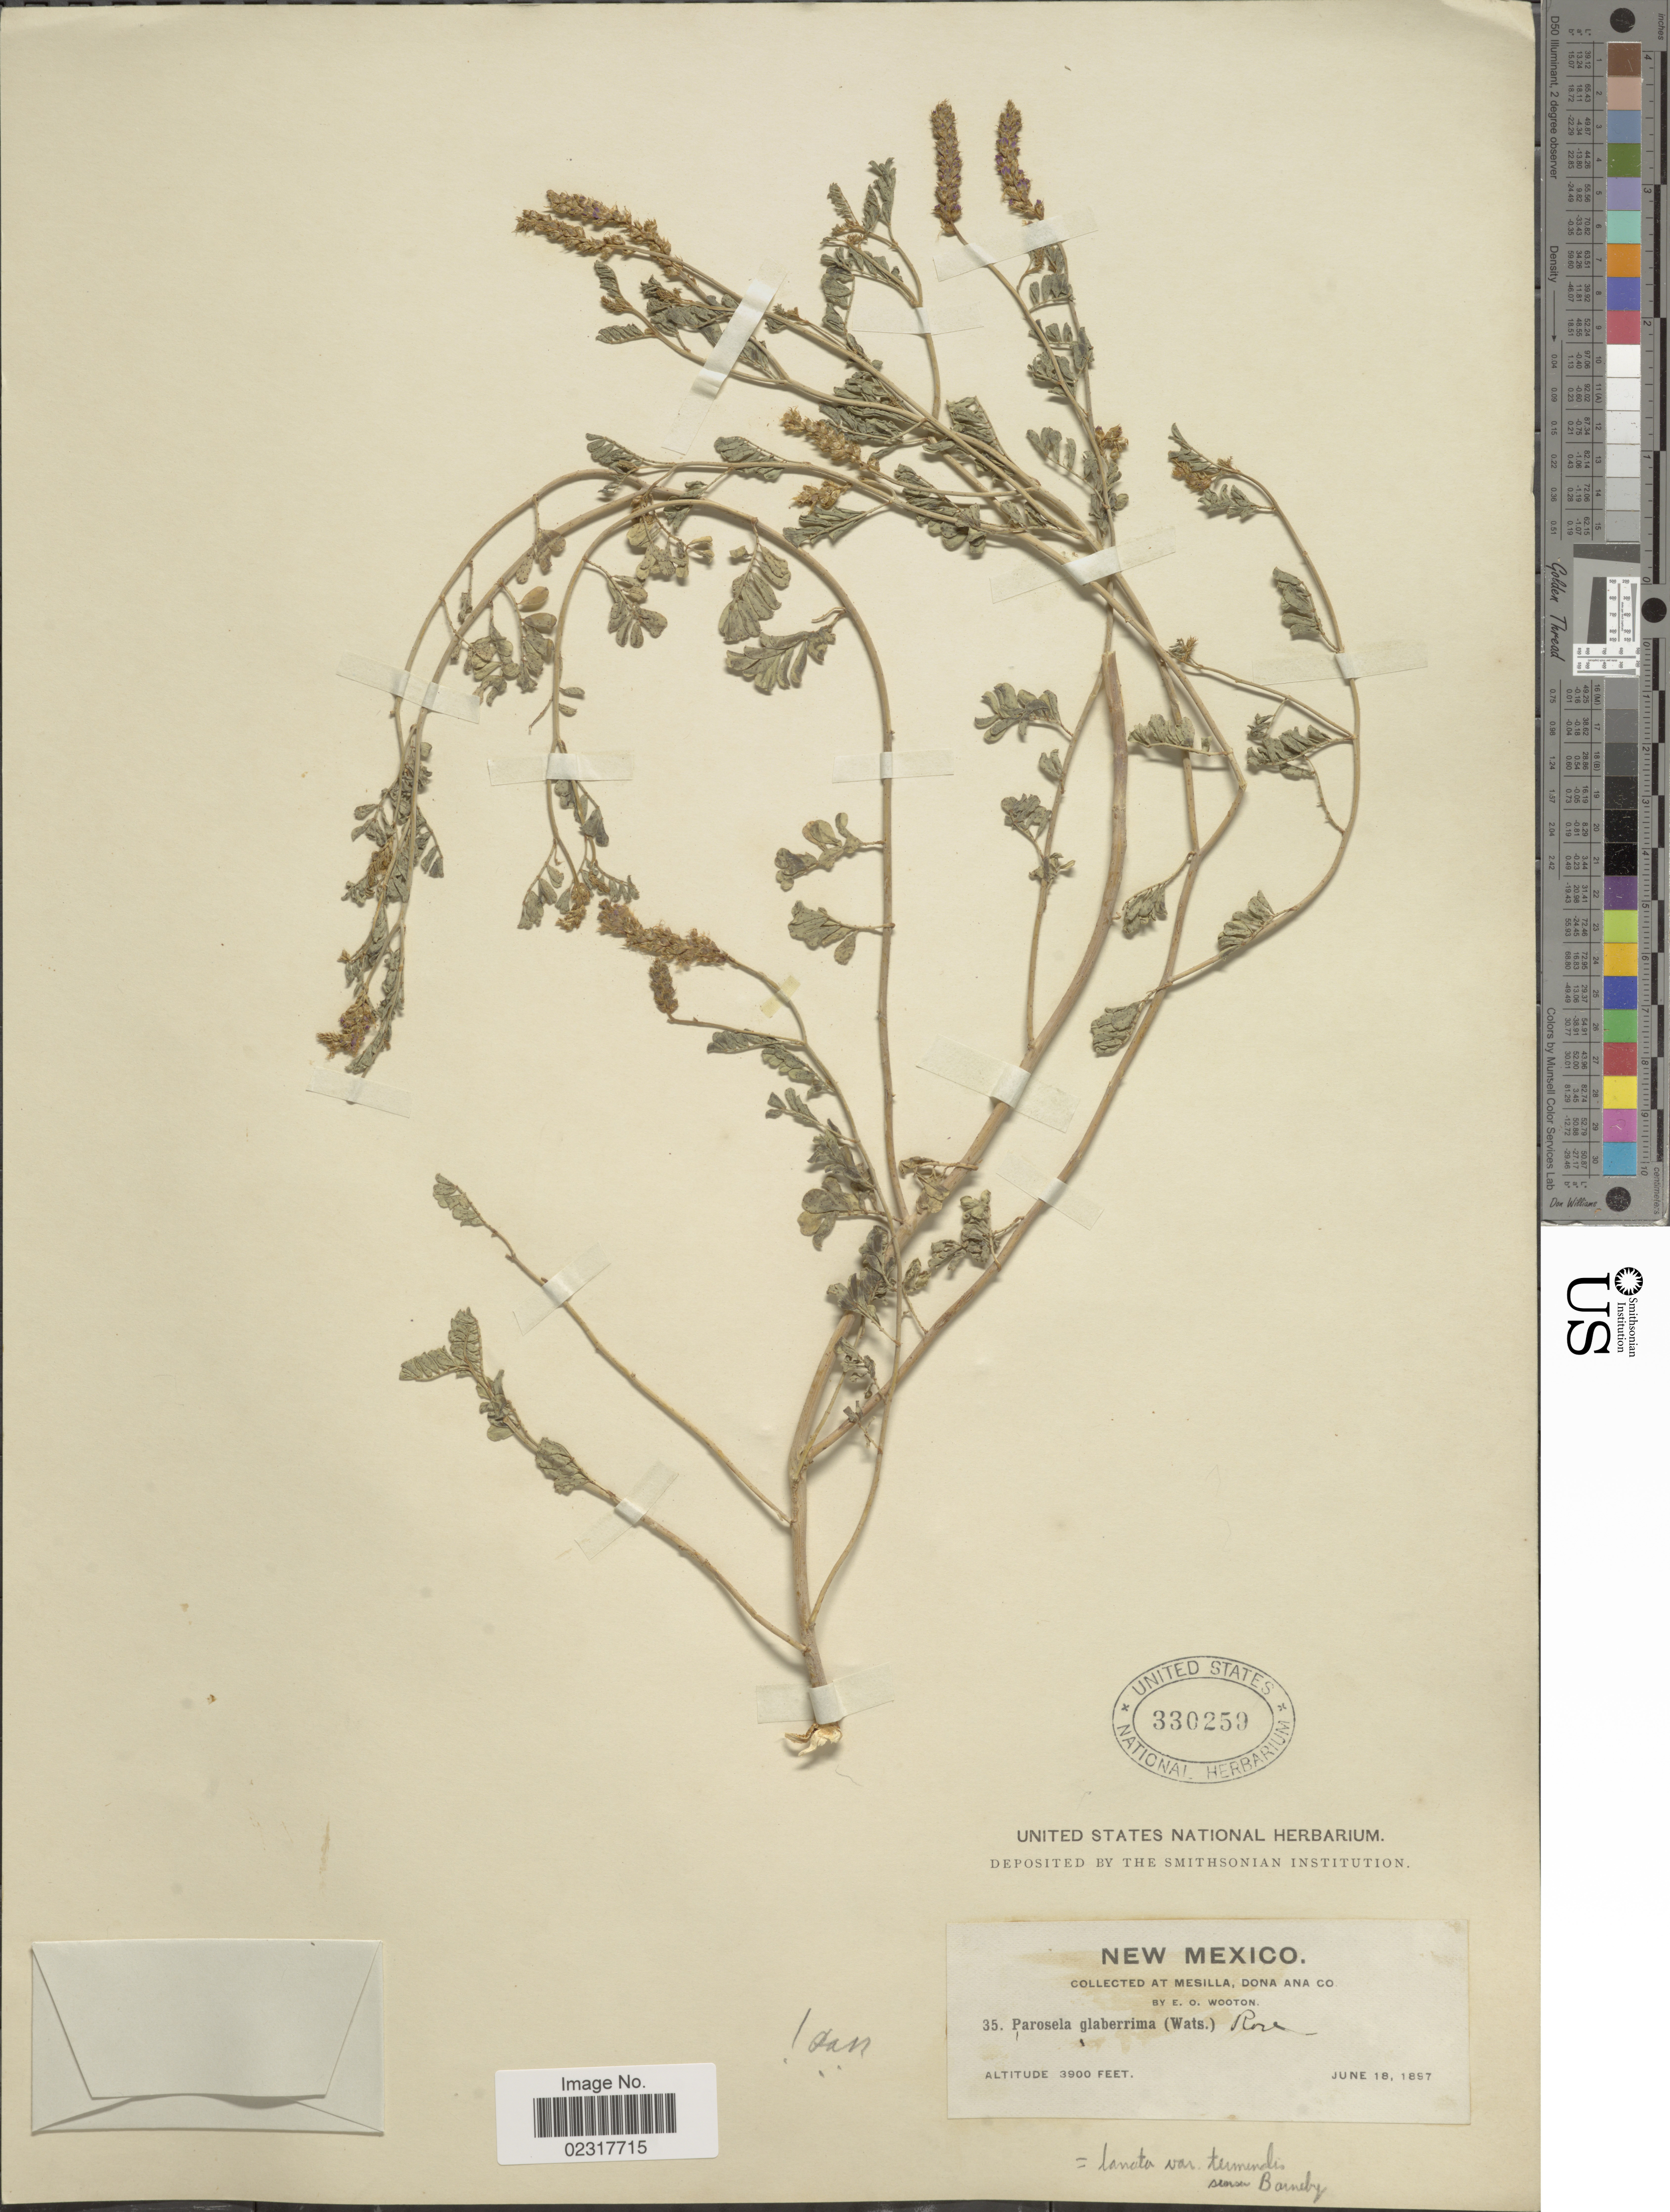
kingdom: Plantae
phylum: Tracheophyta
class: Magnoliopsida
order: Fabales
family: Fabaceae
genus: Dalea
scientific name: Dalea lanata var. terminalis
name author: (M.E. Jones) Barneby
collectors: E. O. Wooton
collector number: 35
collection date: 1897-06-18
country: United States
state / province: New Mexico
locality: Mesilla, Dona Ana Co.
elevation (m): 1189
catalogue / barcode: US 330259